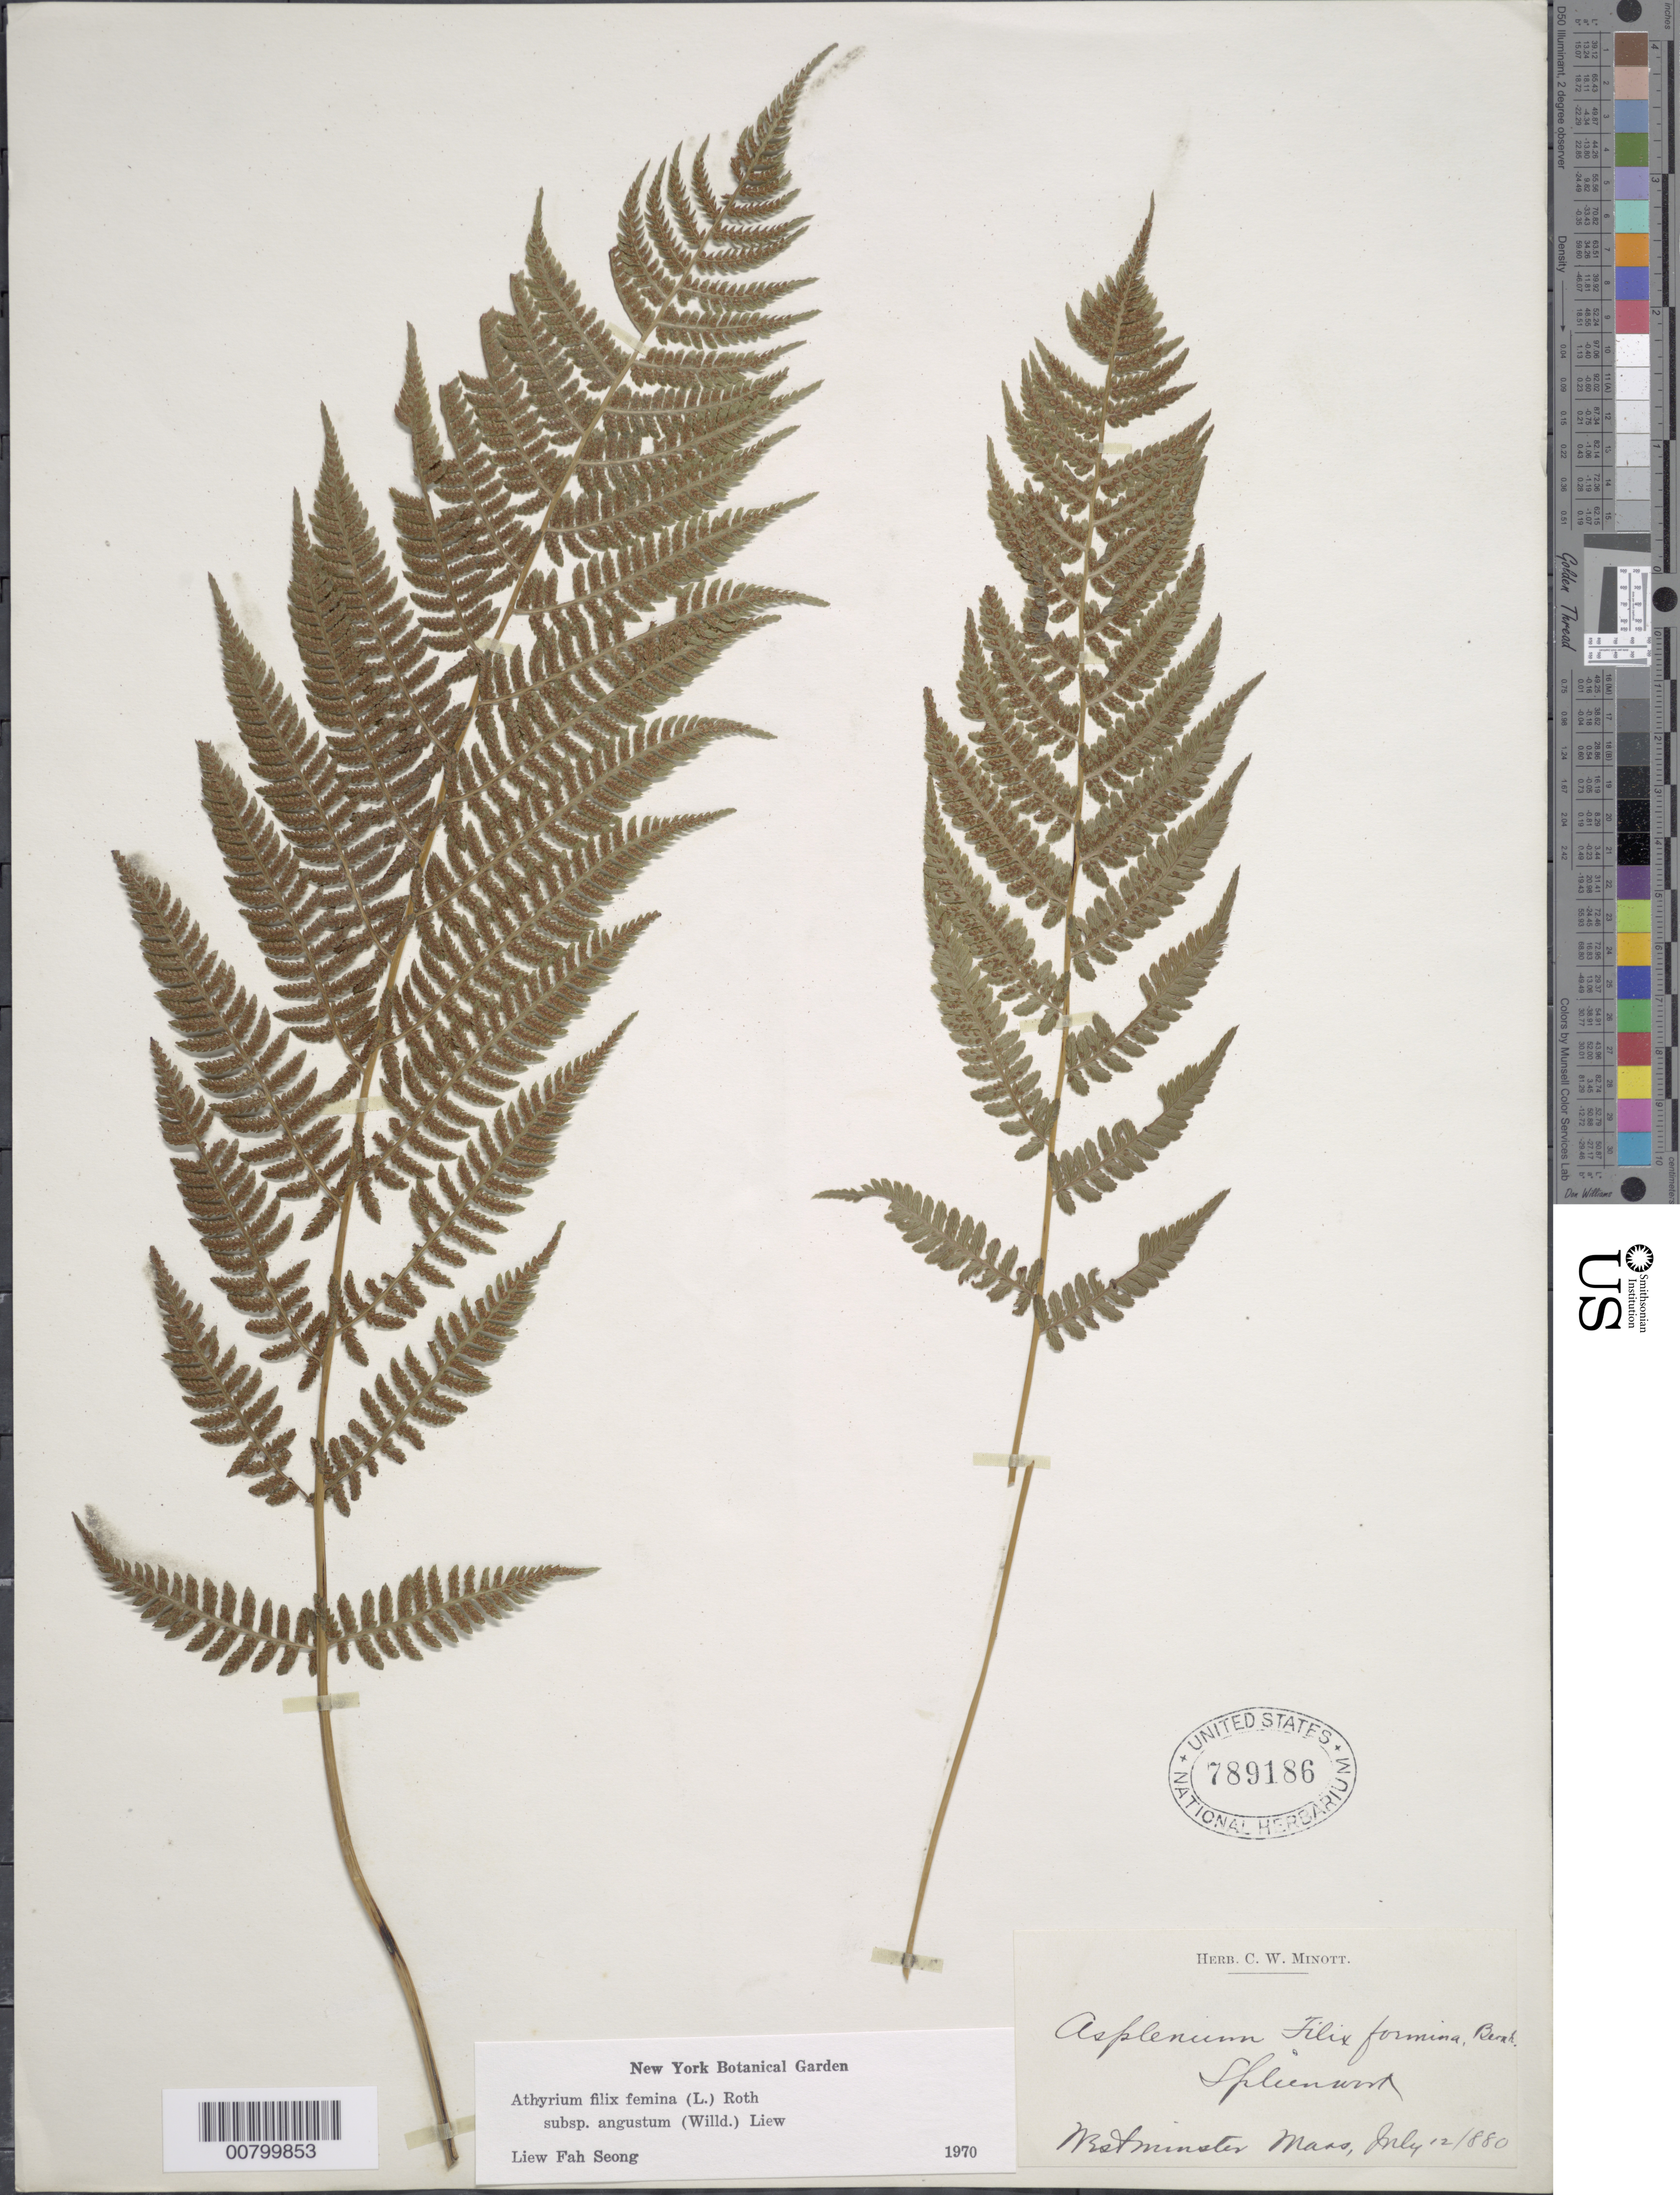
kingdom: Plantae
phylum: Tracheophyta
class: Polypodiopsida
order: Polypodiales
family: Athyriaceae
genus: Athyrium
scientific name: Athyrium filix-femina subsp. angustatum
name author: (Willd.) R.T. Clausen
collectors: ex herb. C. W. Minott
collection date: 1880-07-12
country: United States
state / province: Massachusetts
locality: Westminster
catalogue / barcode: US 789186